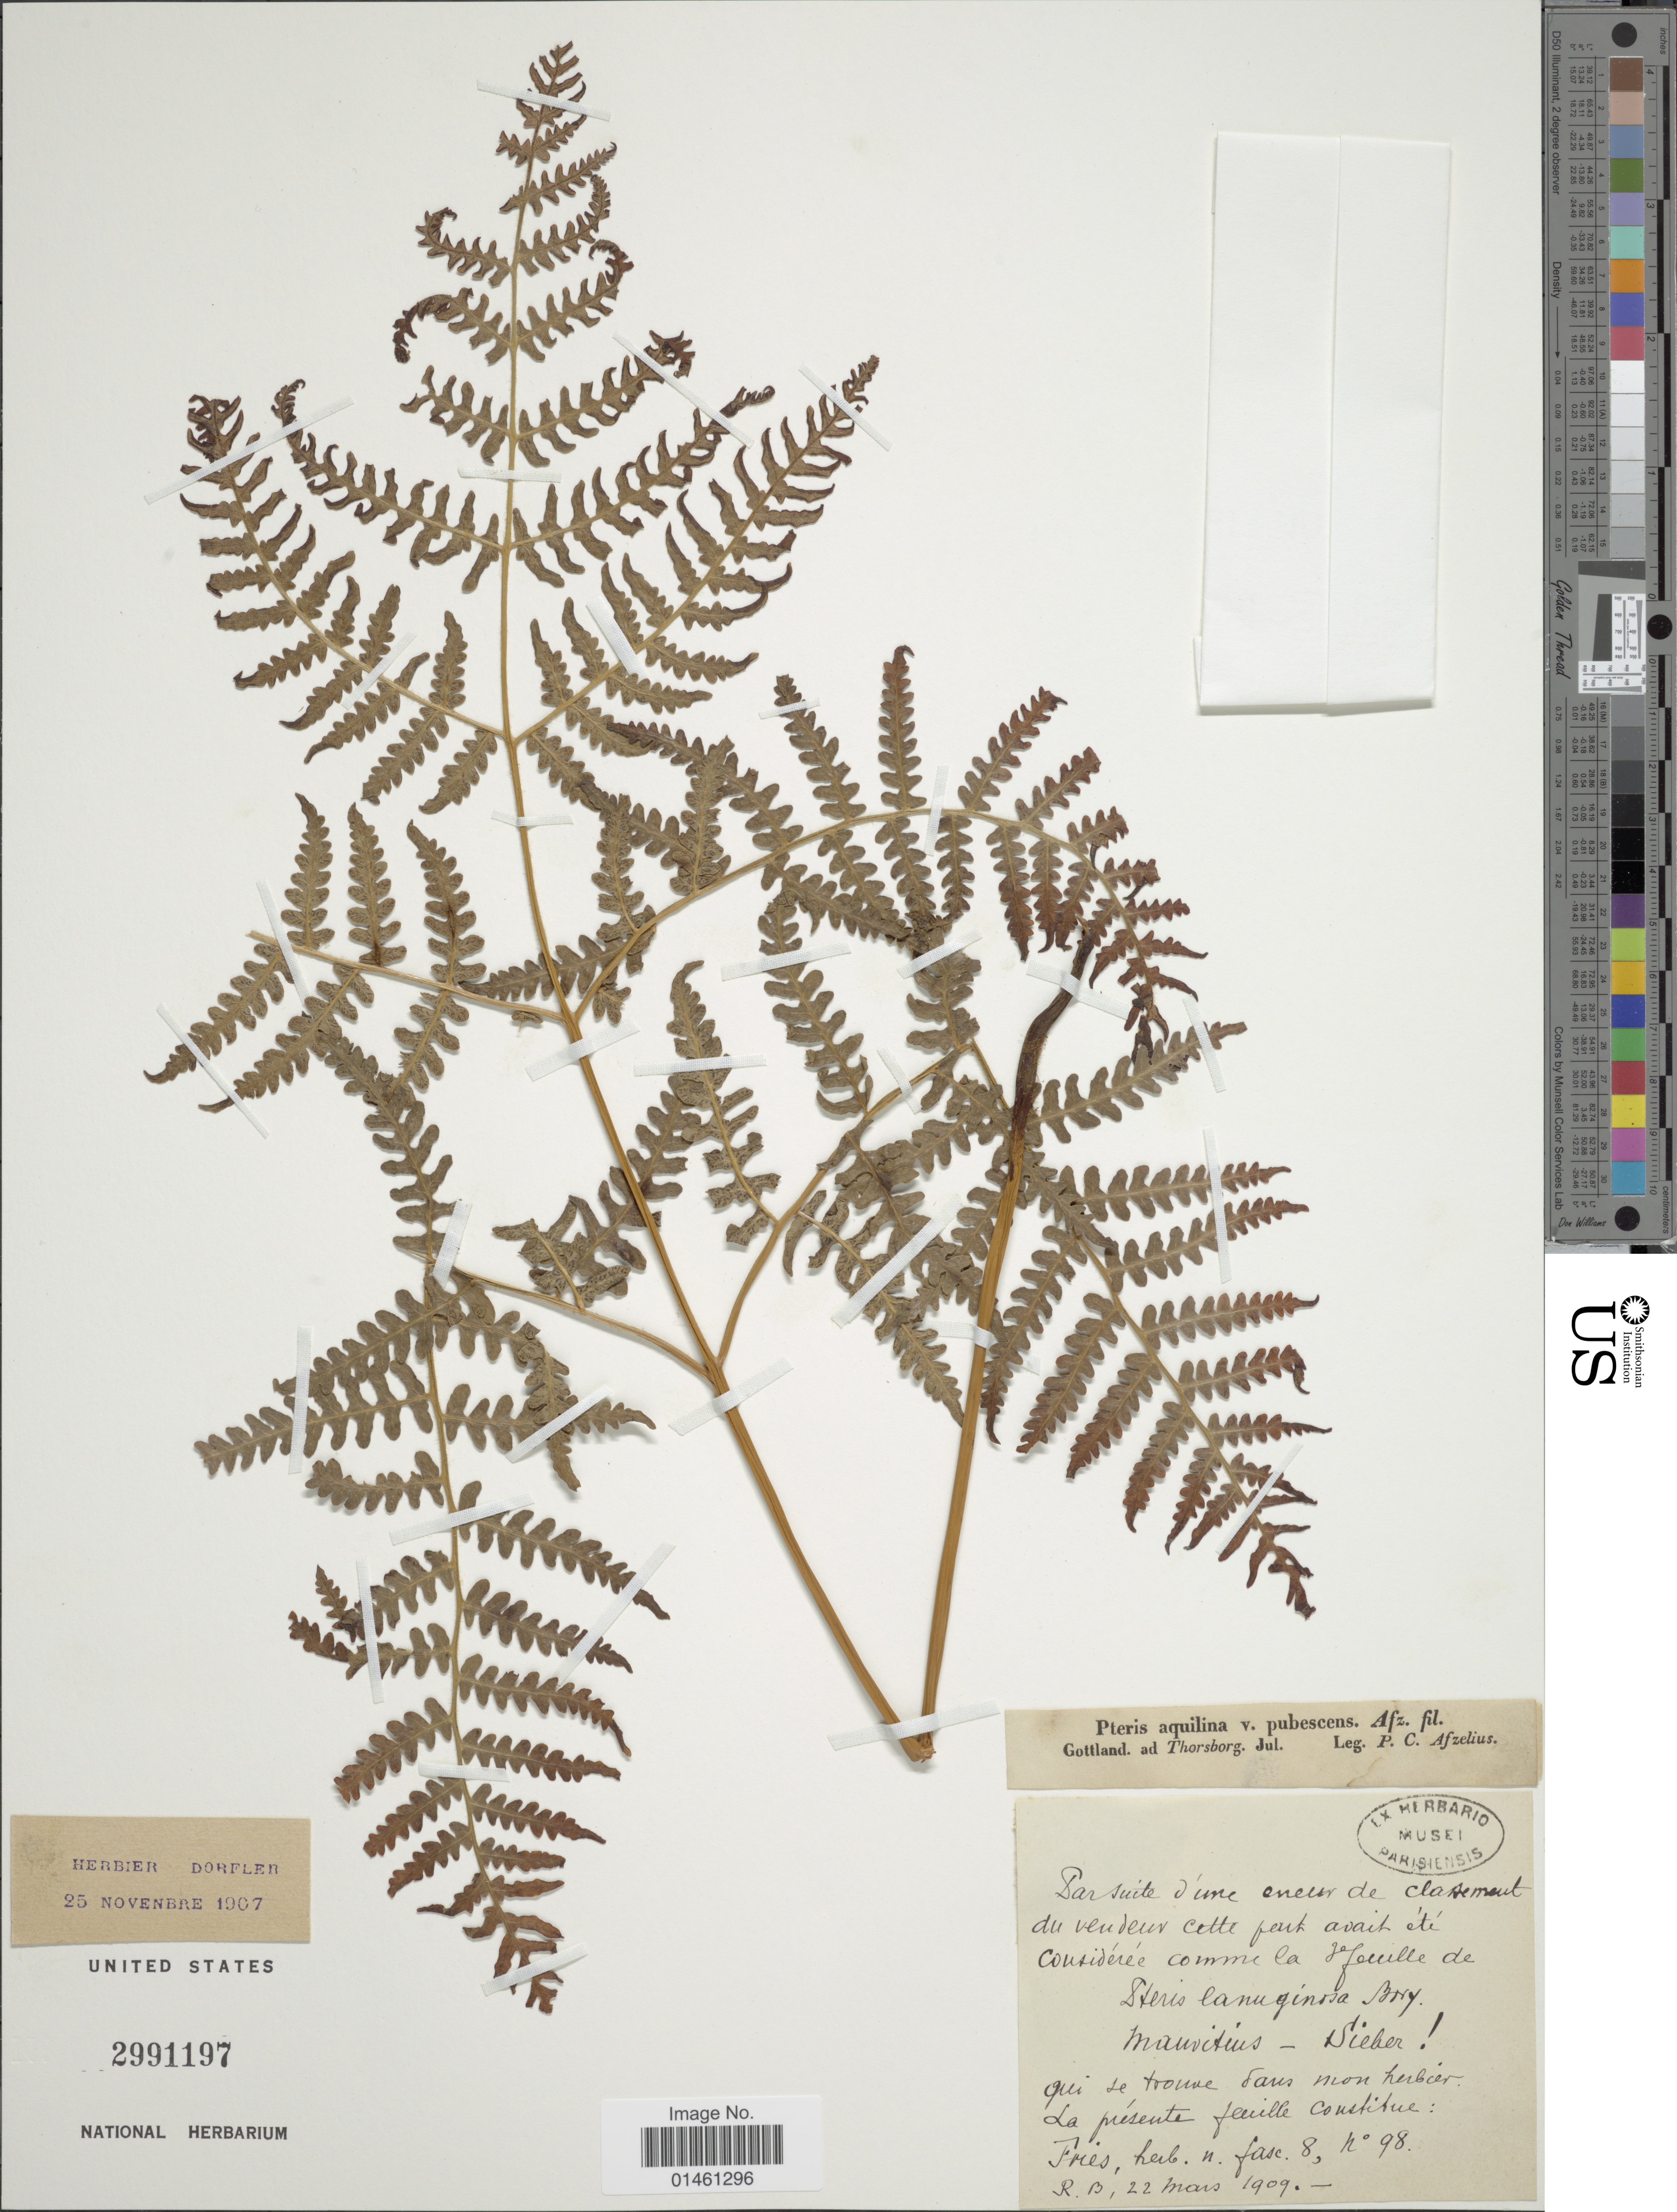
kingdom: Plantae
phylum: Tracheophyta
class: Polypodiopsida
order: Polypodiales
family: Dennstaedtiaceae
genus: Pteridium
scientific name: Pteridium aquilinum var. typicum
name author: R.M. Tryon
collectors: P. C. Afzelius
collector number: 98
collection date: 1908-03-22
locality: Qui se troune dans mon herbier la presente feuille constitue [interpreted]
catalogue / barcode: US 2991197